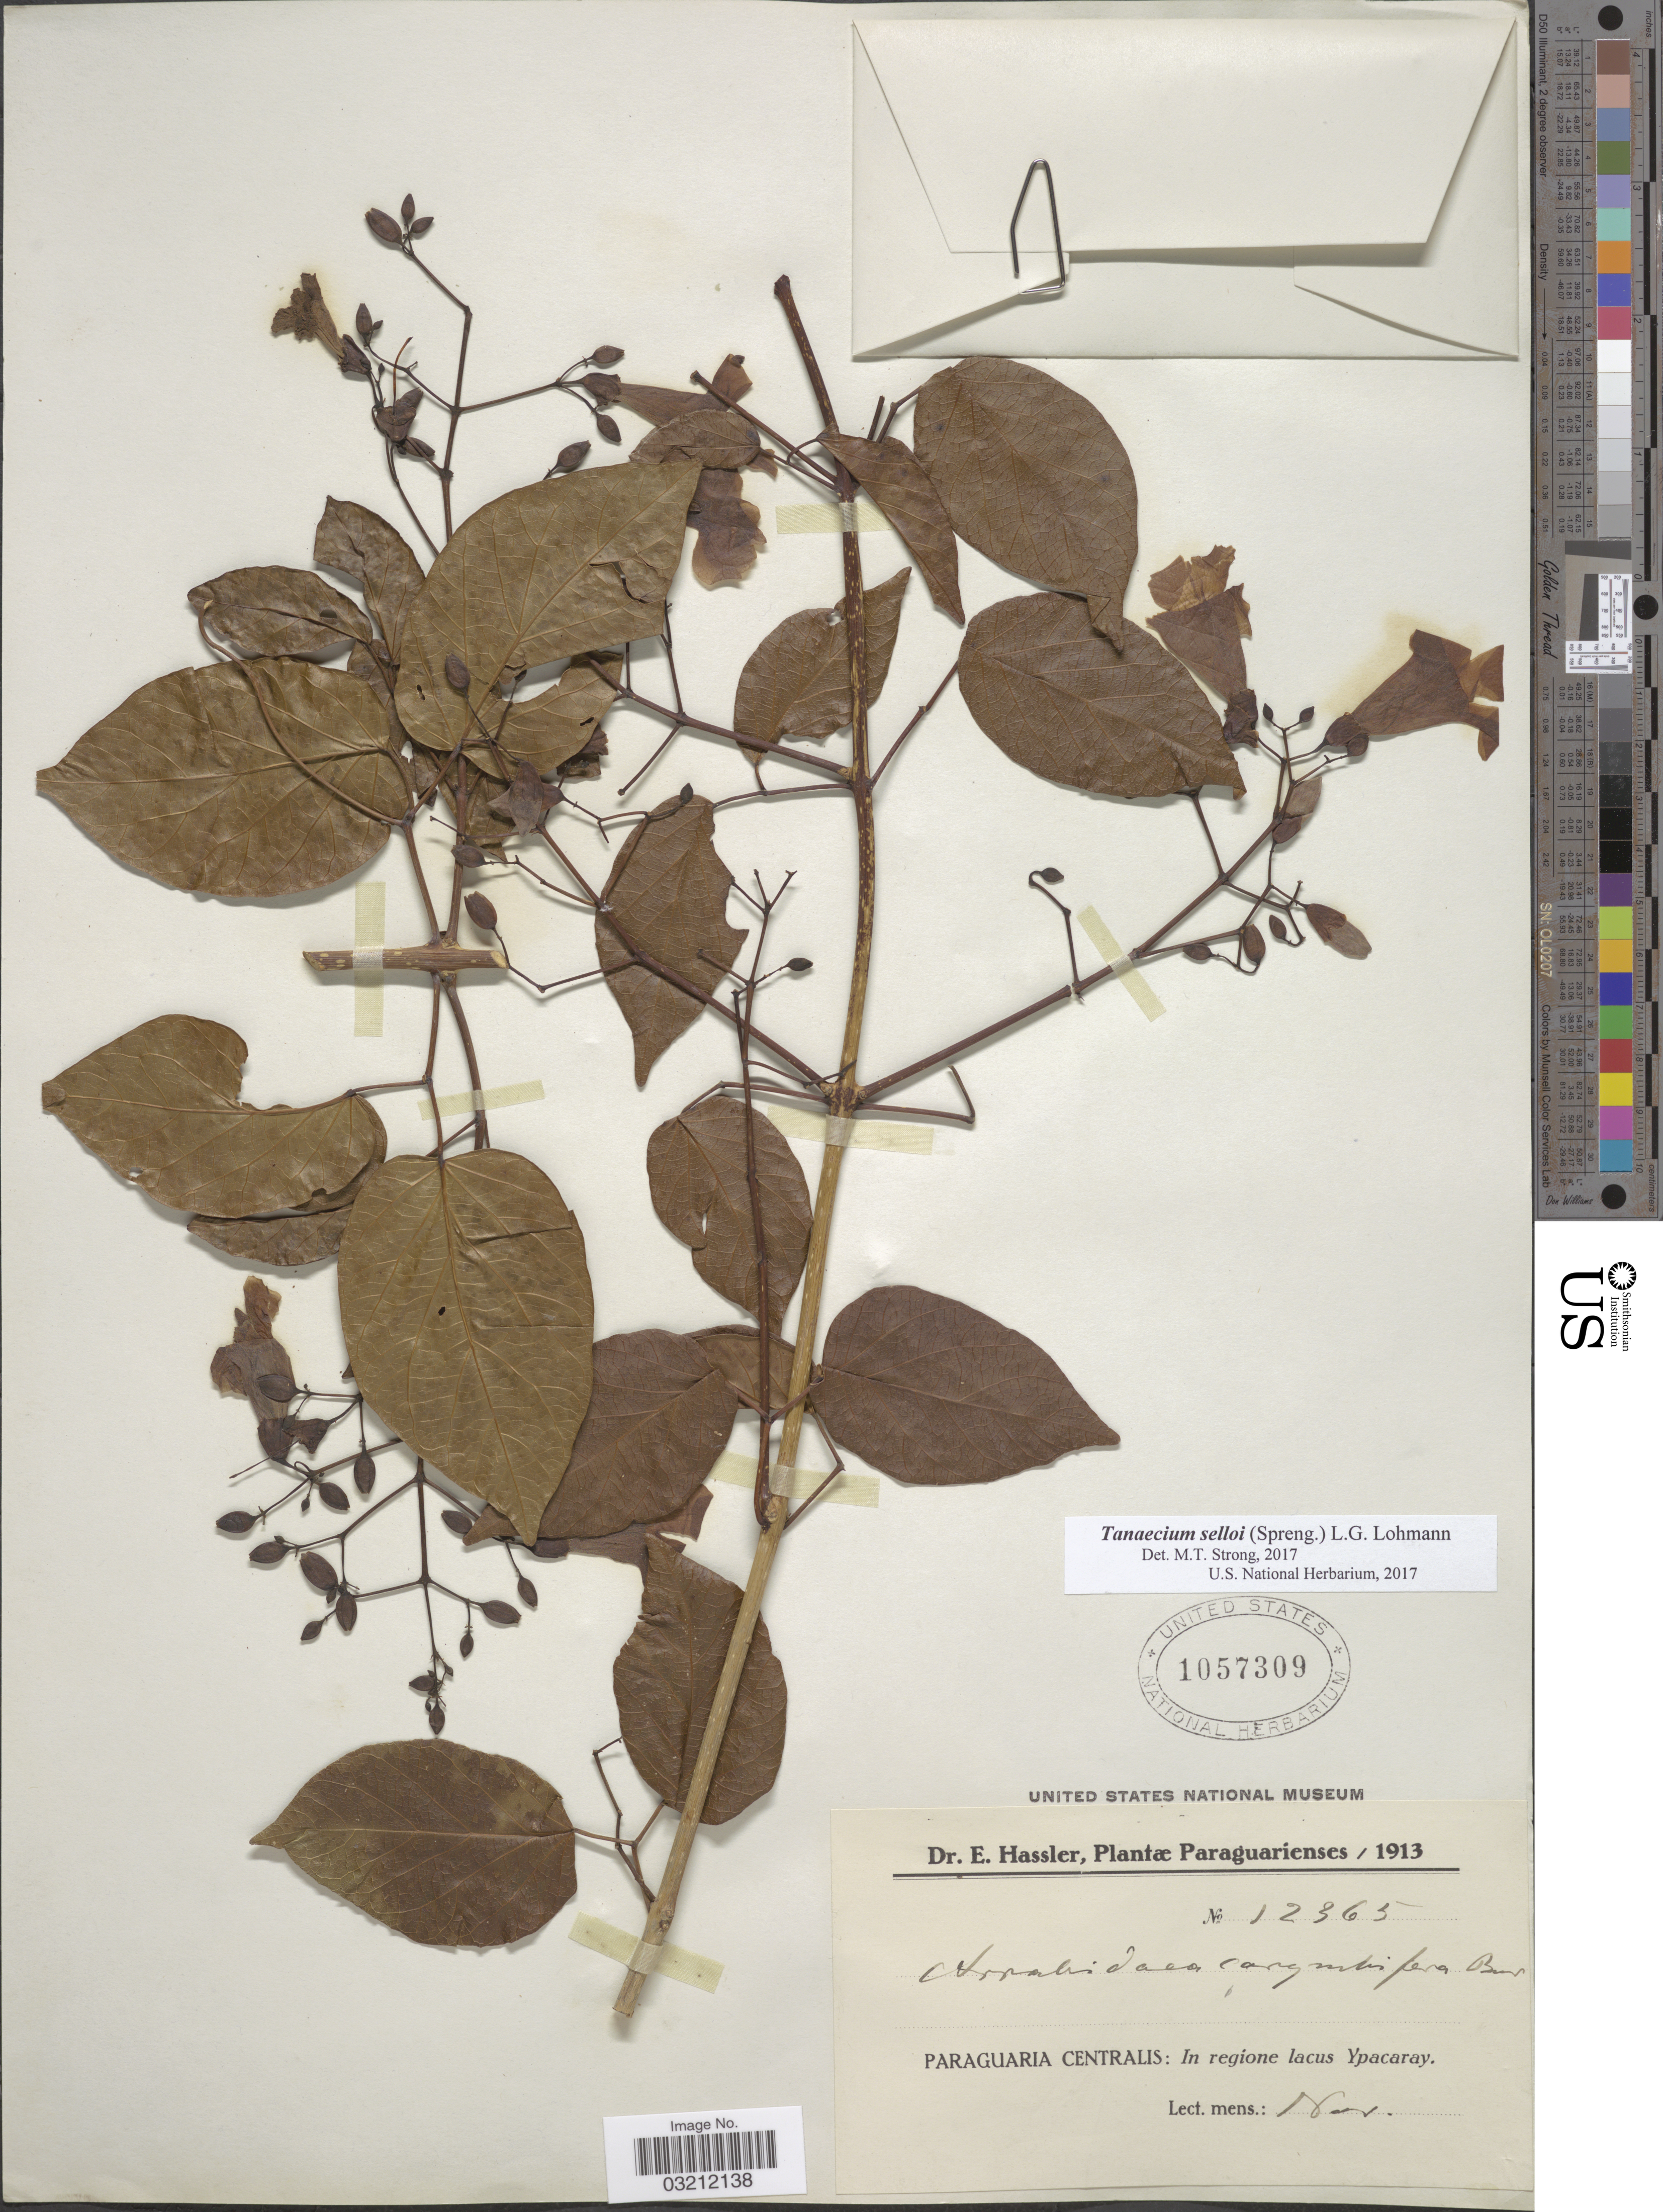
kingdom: Plantae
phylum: Tracheophyta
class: Magnoliopsida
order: Lamiales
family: Bignoniaceae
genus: Tanaecium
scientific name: Tanaecium selloi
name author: (Spreng.) L.G. Lohmann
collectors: E. Hassler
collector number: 12365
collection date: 1913-11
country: Paraguay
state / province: Paraguari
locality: Paraguaria Centralis: In regione lacus Ypacaray.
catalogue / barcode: US 1057309